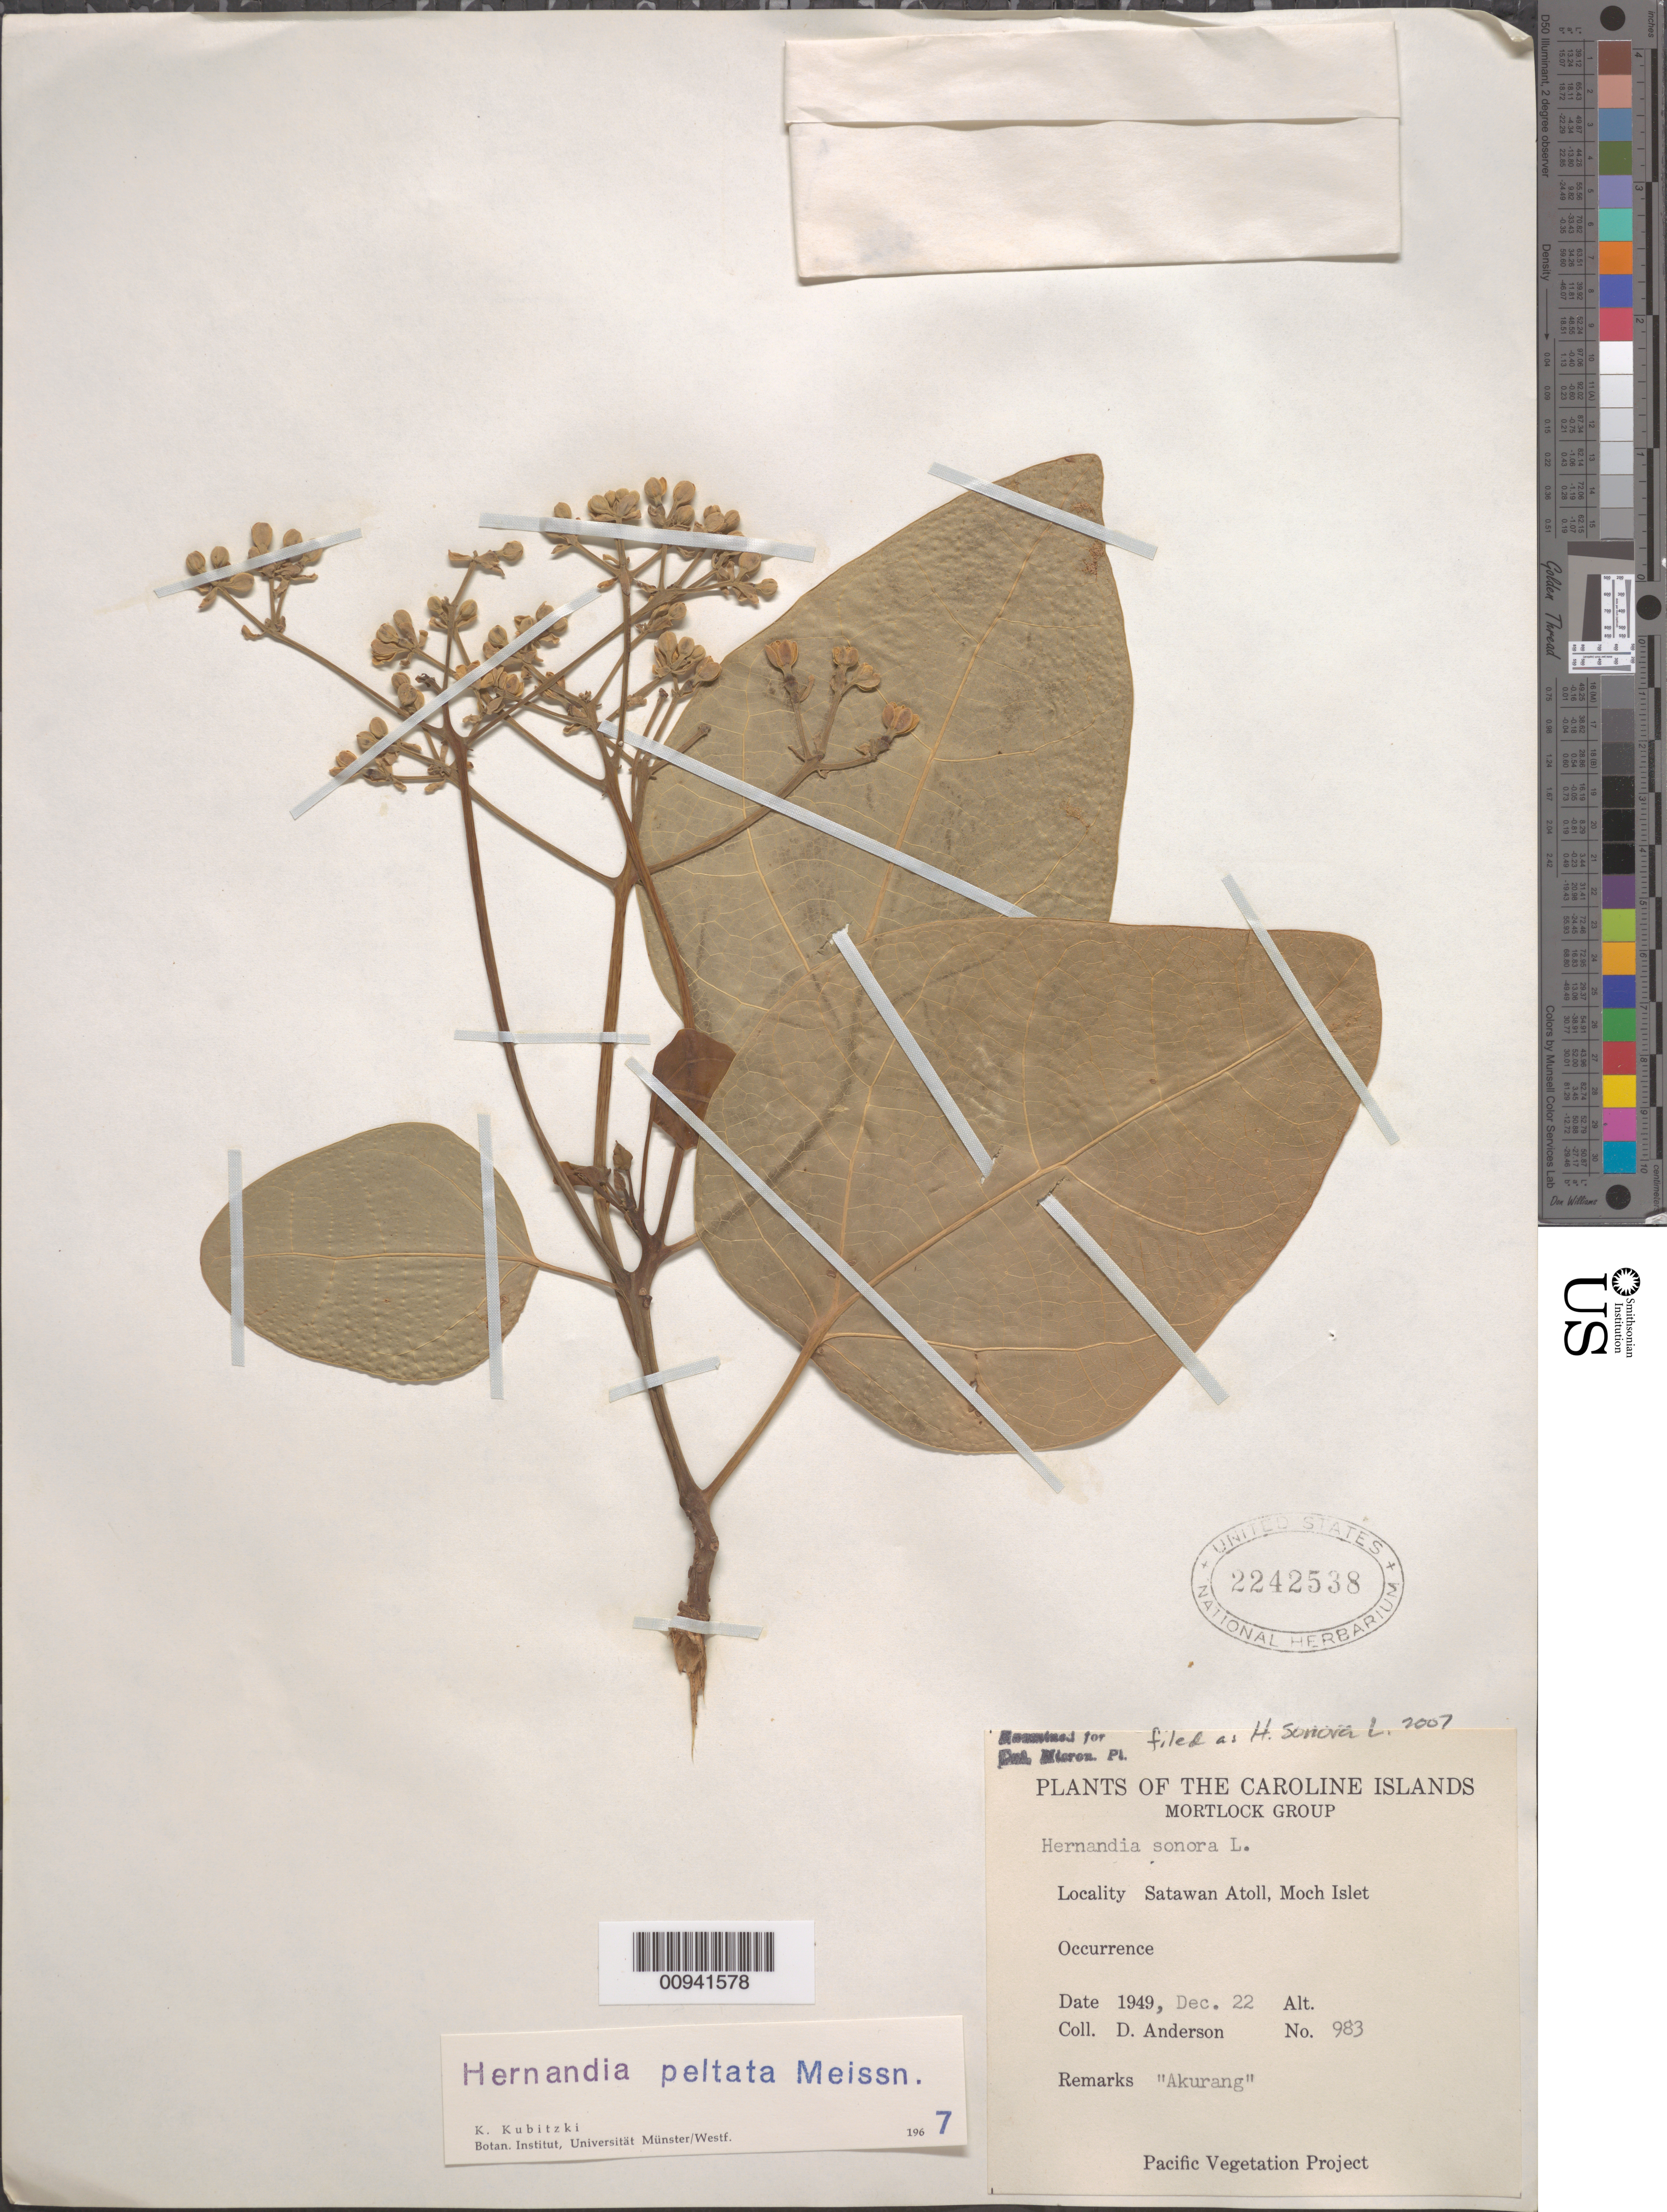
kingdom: Plantae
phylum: Tracheophyta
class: Magnoliopsida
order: Laurales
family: Hernandiaceae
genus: Hernandia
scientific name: Hernandia nymphaeifolia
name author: (C. Presl) Kubitzki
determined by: Strong, M. T., (US), Smithsonian Institution - National Museum of Natural History (UNITED STATES)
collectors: D. Anderson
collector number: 983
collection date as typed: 22 Dec 1949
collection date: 1949-12-22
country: Micronesia, Federated States of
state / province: Truk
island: Satawan Atoll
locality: Moch Islet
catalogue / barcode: US 2242538